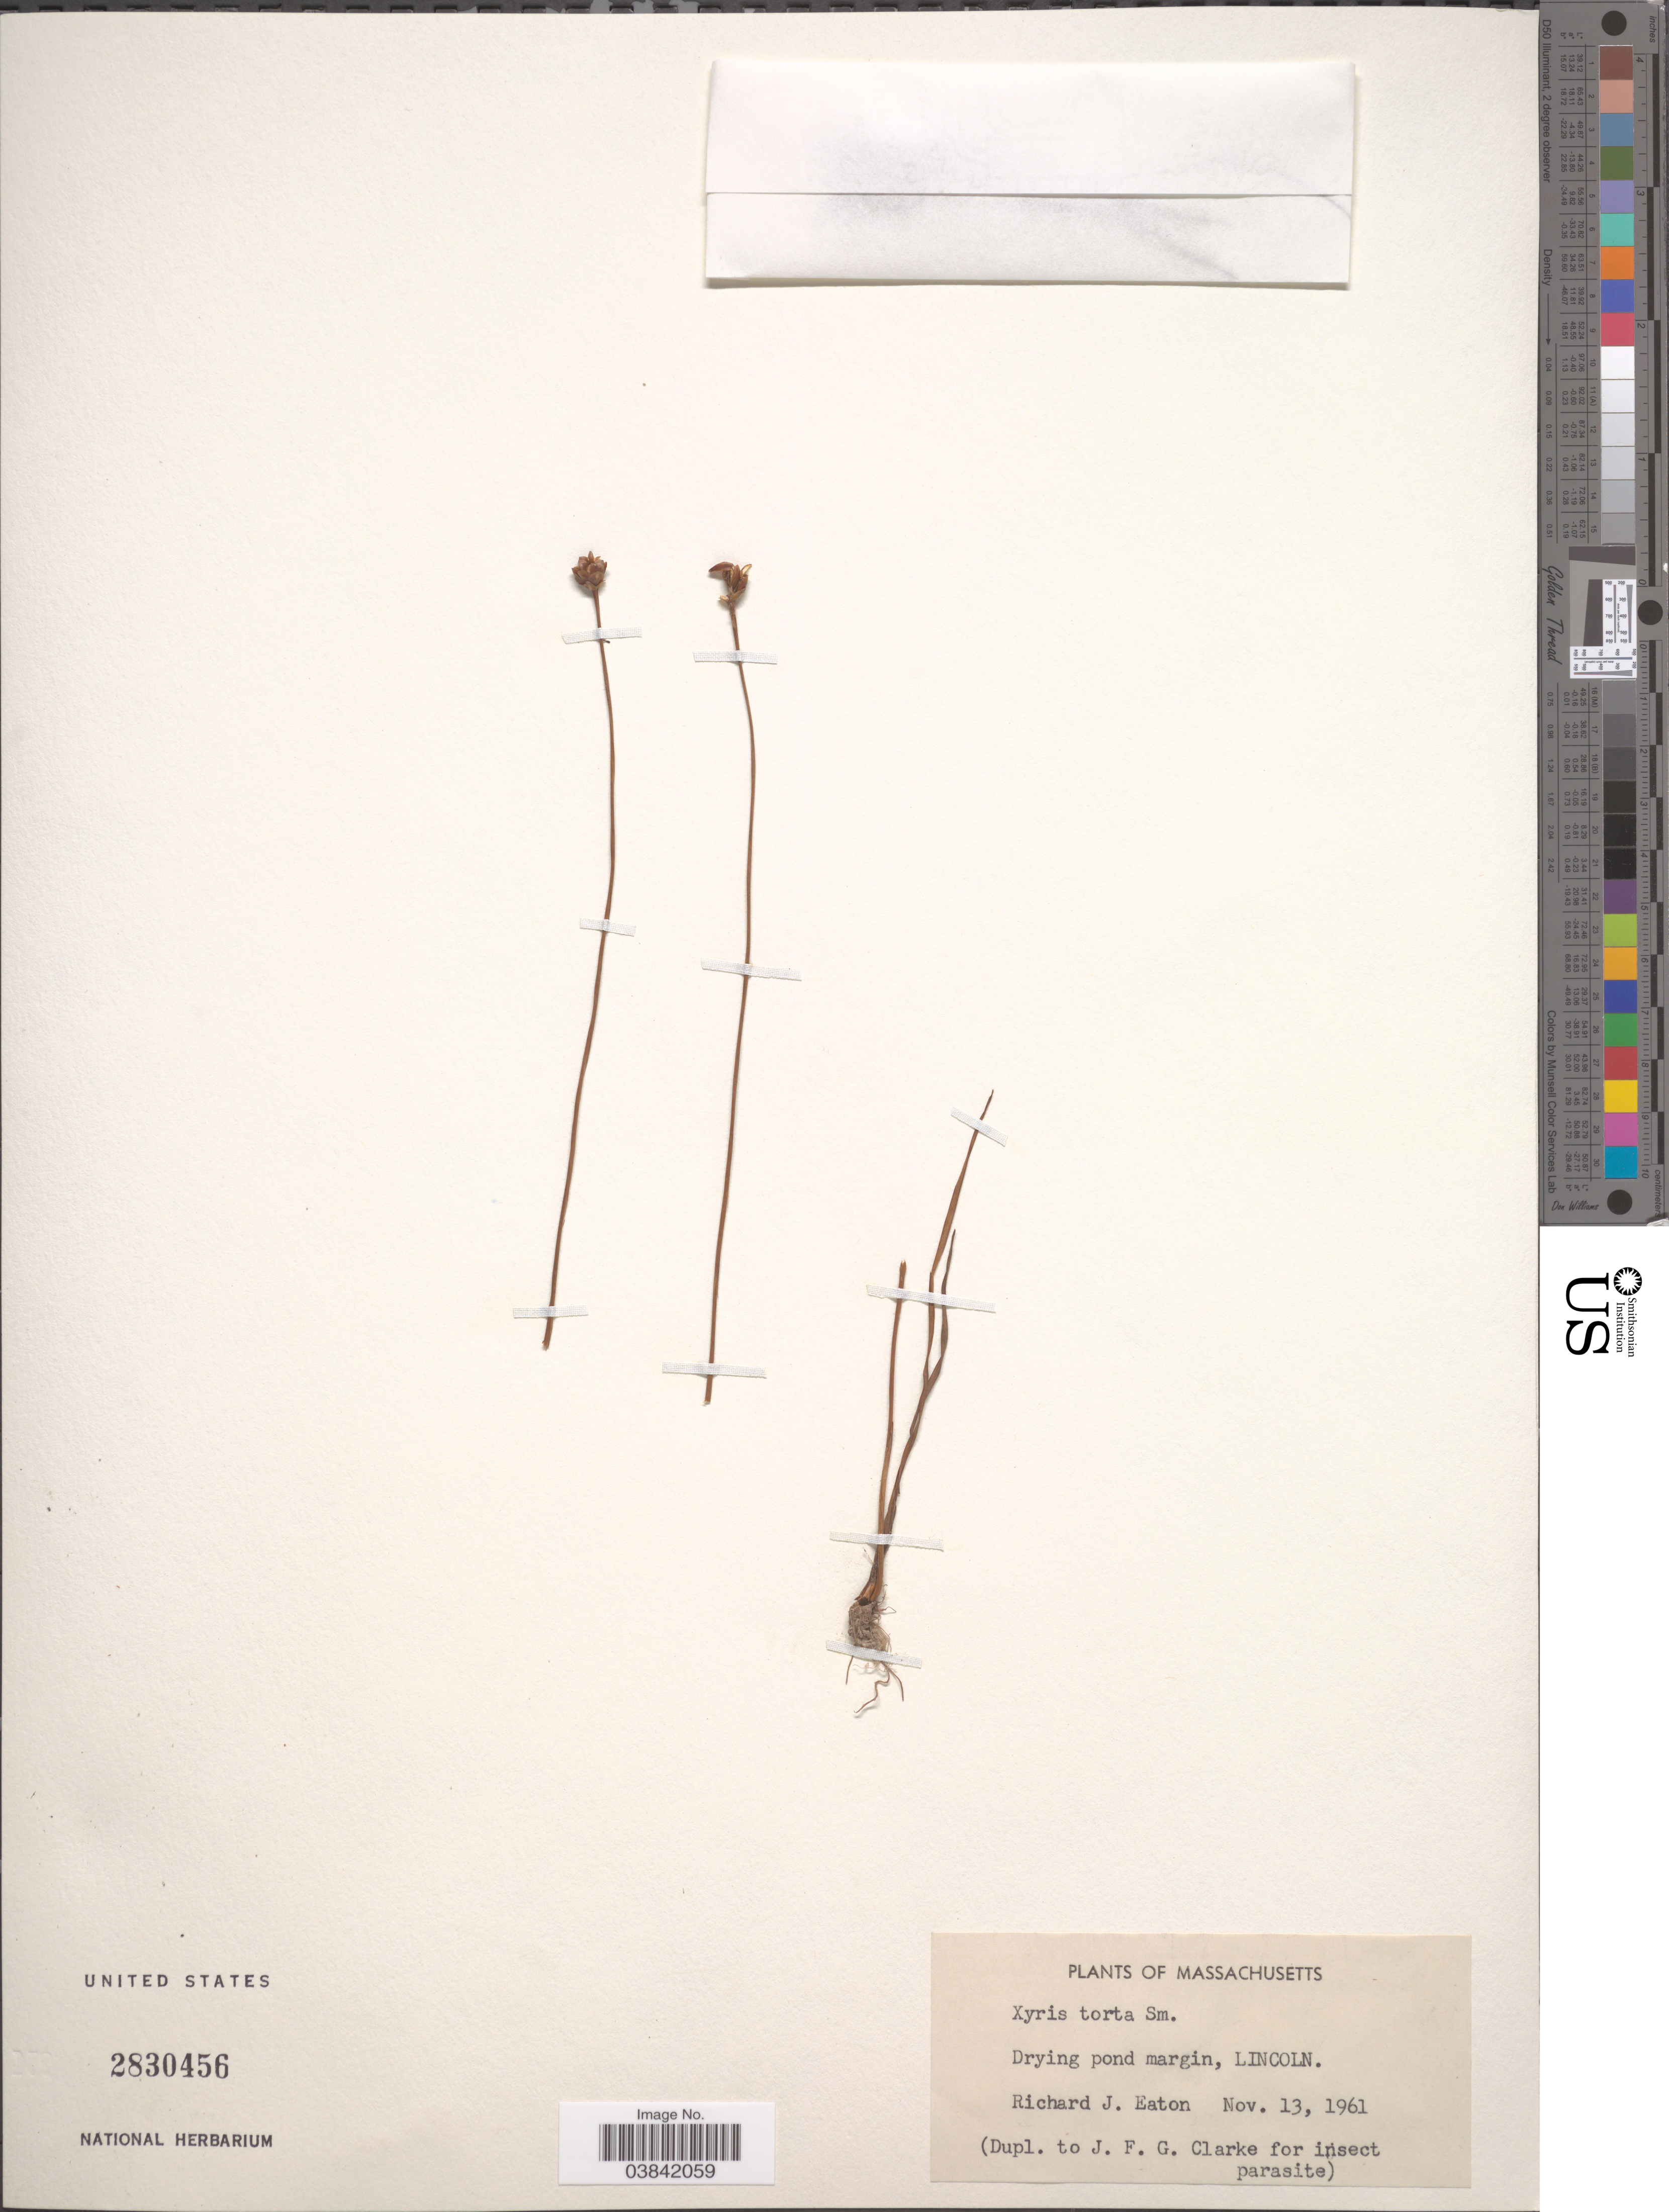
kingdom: Plantae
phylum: Tracheophyta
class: Liliopsida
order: Poales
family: Xyridaceae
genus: Xyris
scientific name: Xyris torta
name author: Sm.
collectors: R. J. Eaton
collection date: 1961-11-13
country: United States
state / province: Massachusetts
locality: Drying pond margin, Lincoln.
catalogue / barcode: US 2830456